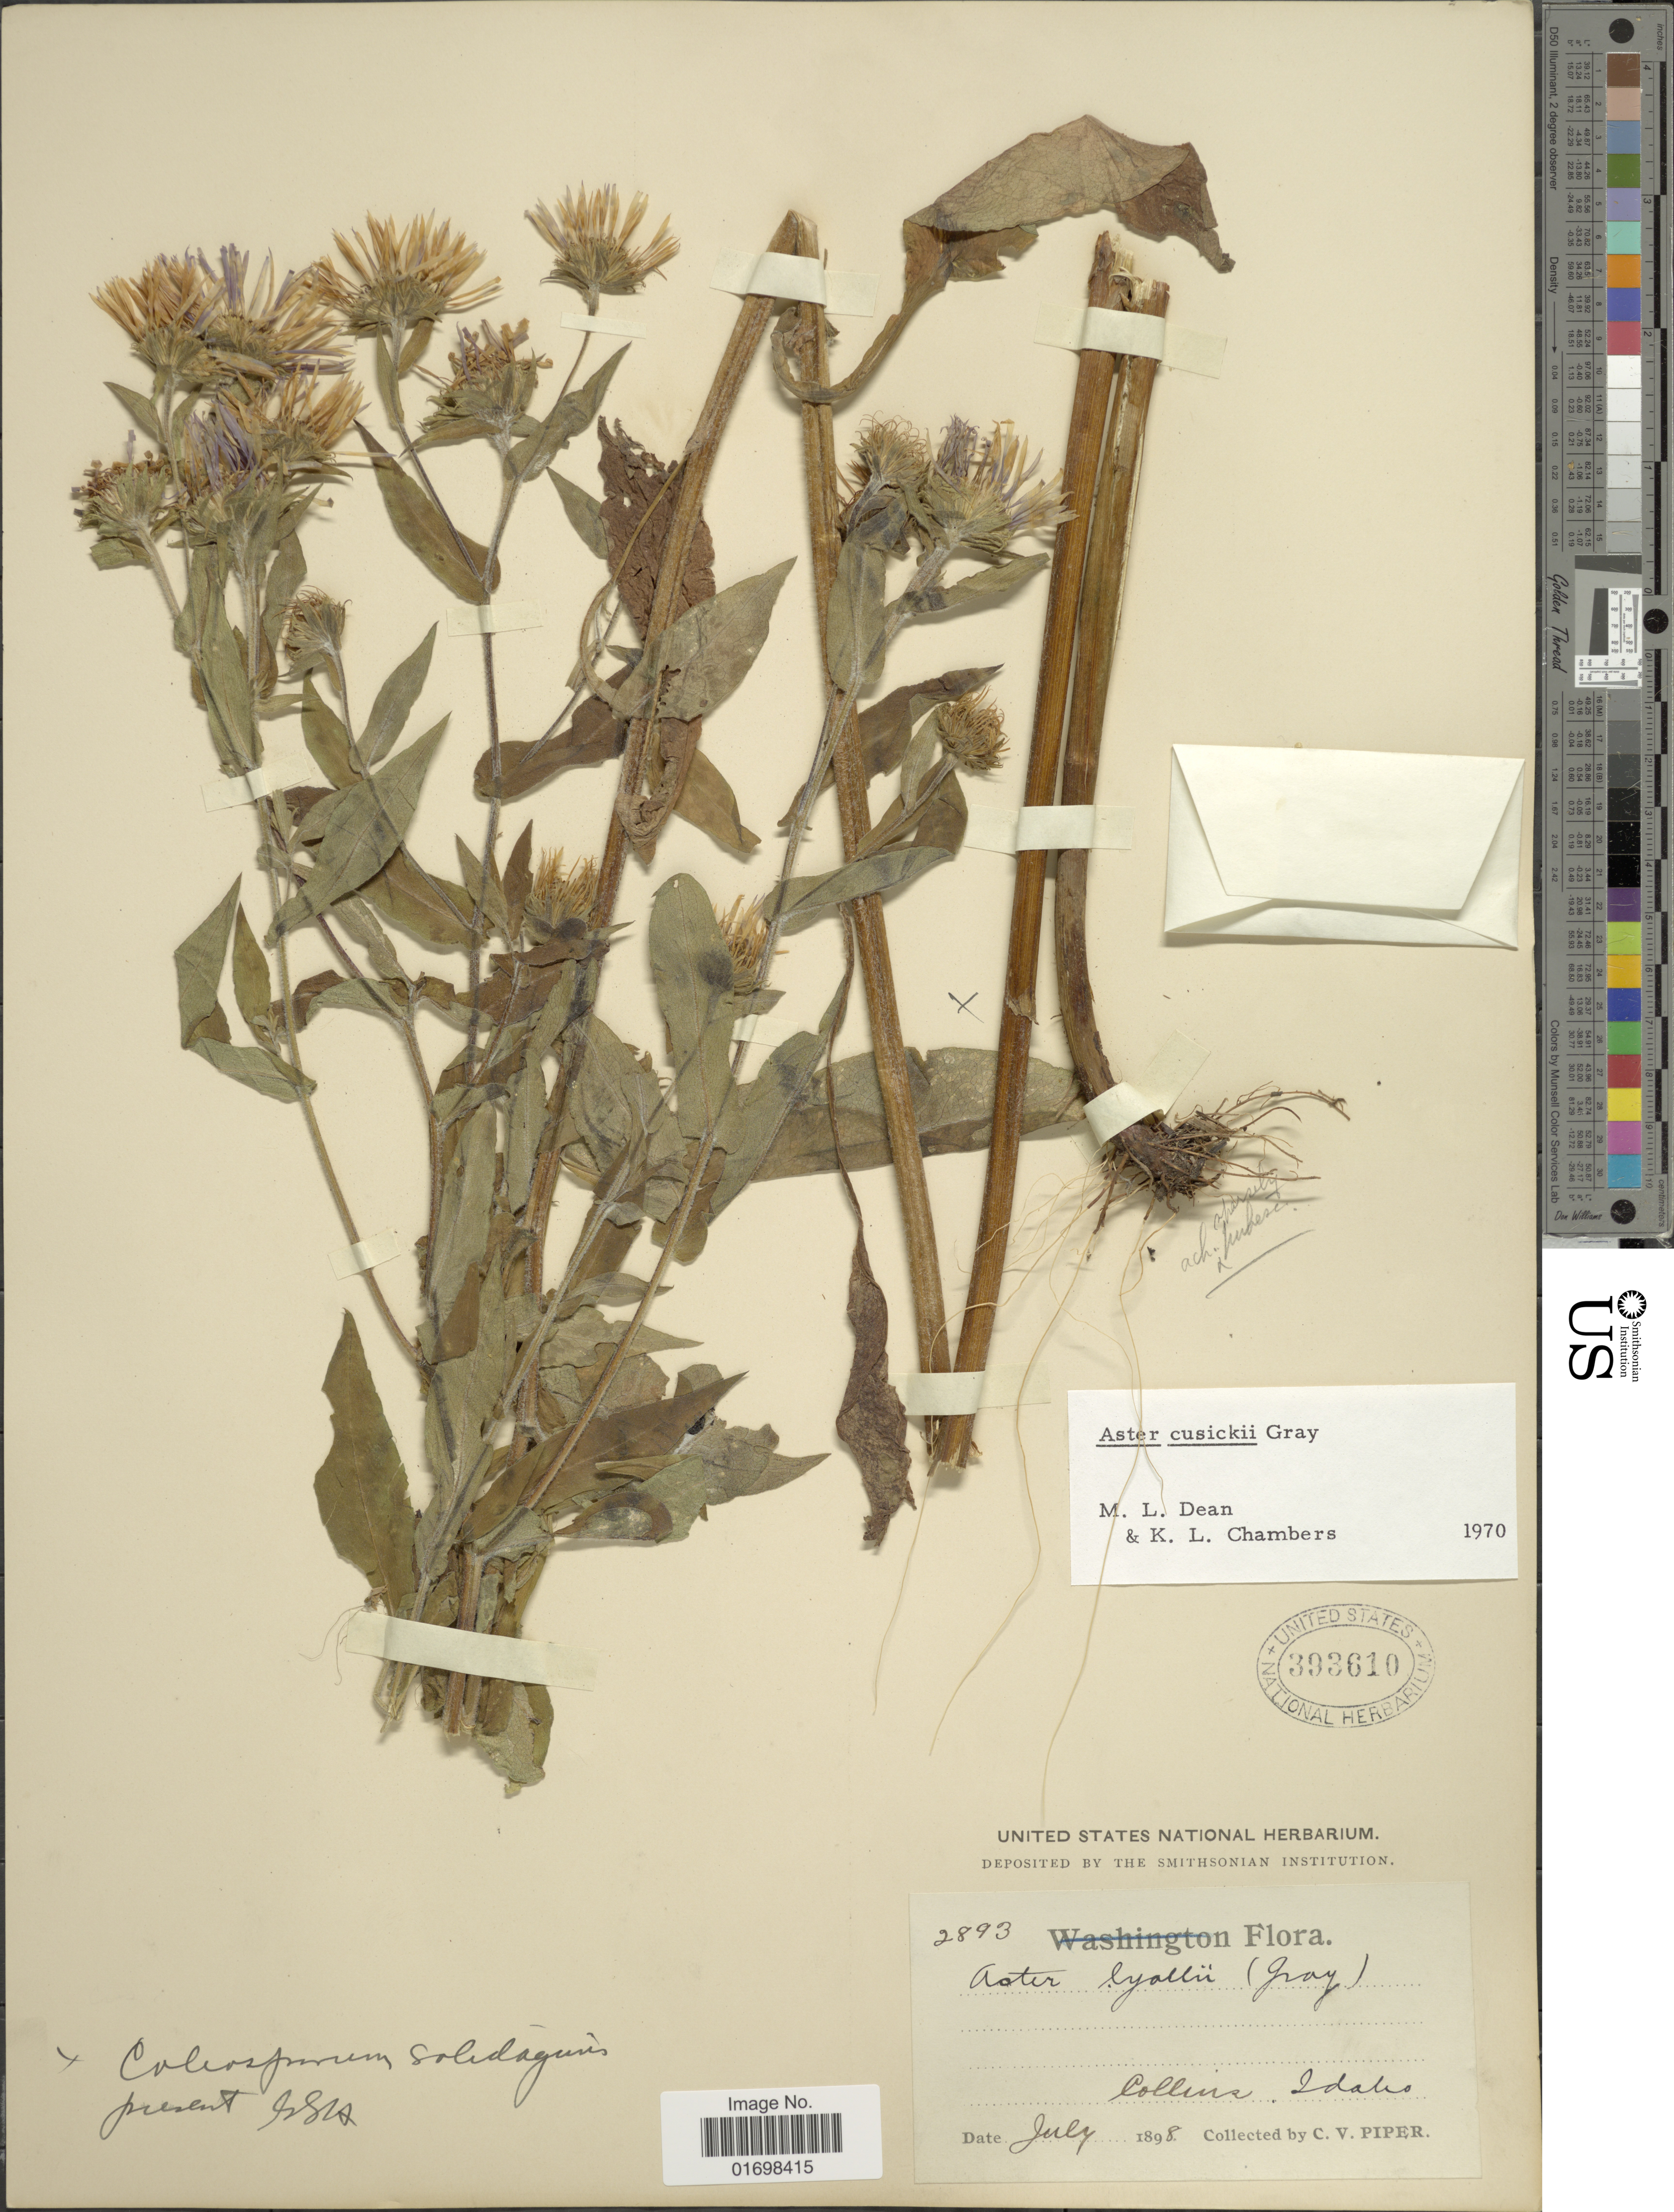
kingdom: Plantae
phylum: Tracheophyta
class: Magnoliopsida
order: Asterales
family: Asteraceae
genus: Symphyotrichum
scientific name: Symphyotrichum cusickii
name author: (A. Gray) G.L. Nesom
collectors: C. V. Piper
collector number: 2893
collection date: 1898-07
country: United States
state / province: Idaho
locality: Collins, Idaho.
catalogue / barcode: US 393610